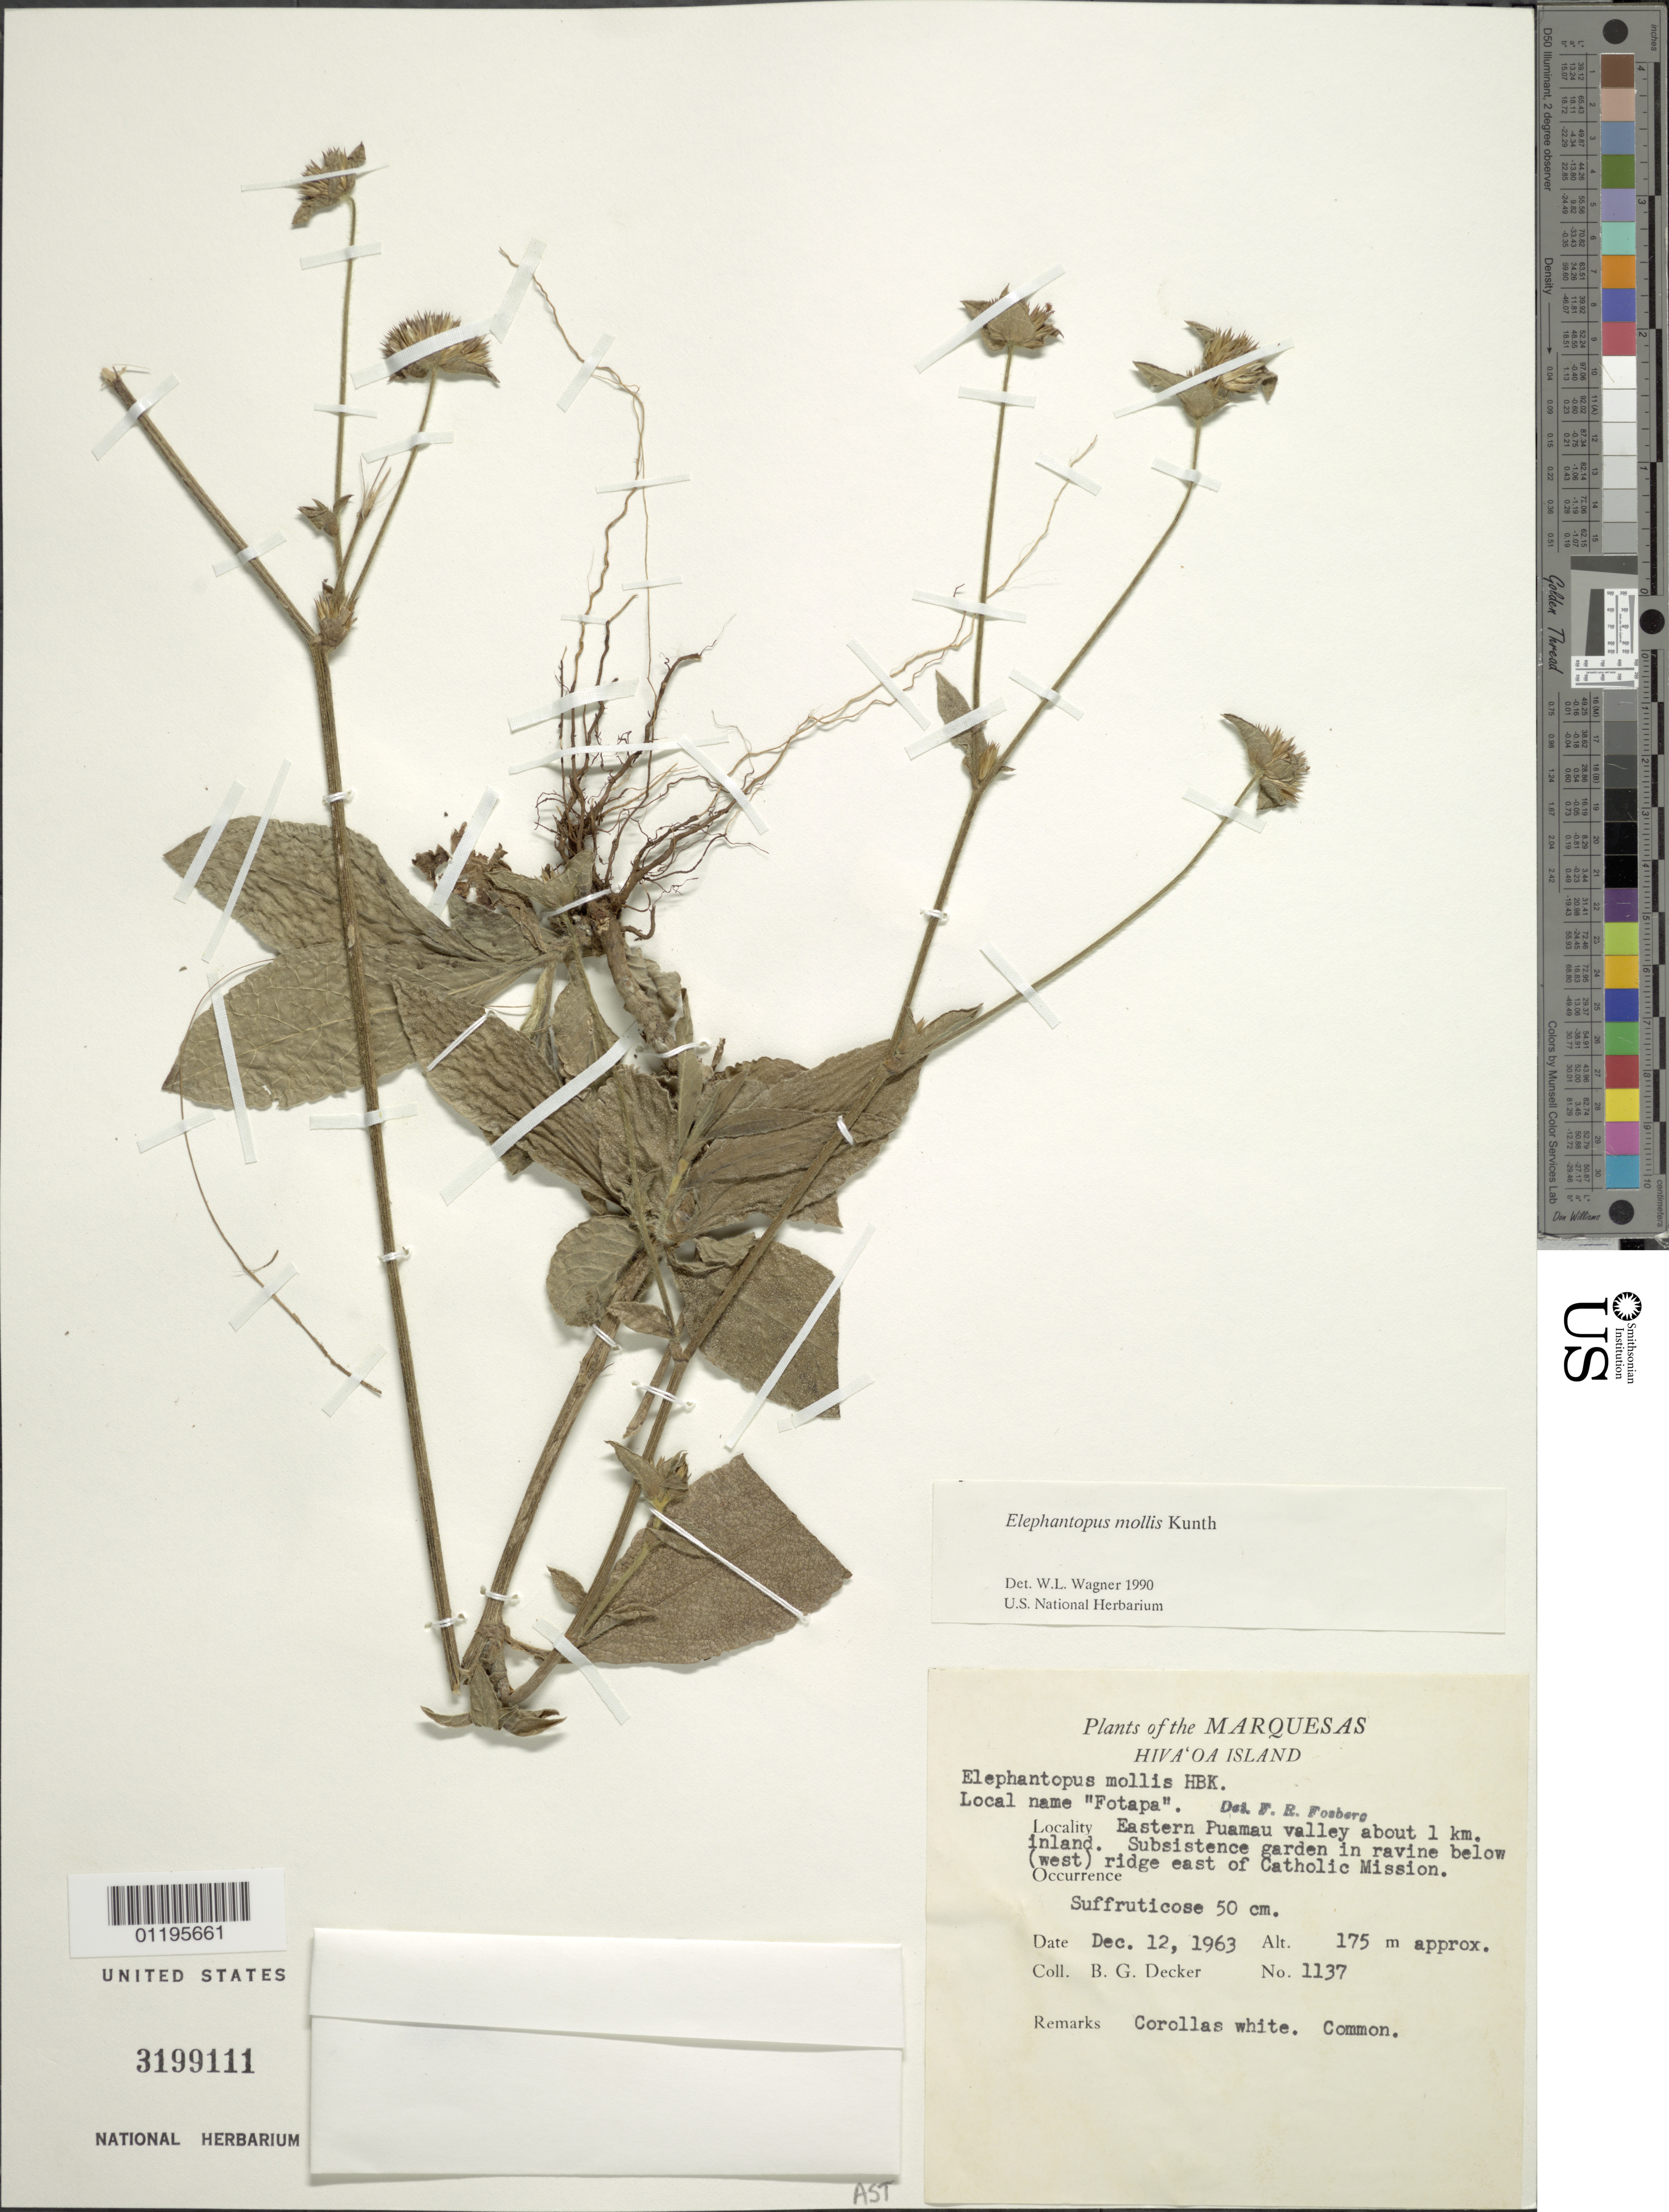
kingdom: Plantae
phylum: Tracheophyta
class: Magnoliopsida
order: Asterales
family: Asteraceae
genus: Elephantopus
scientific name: Elephantopus mollis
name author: Kunth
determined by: Wagner, W. L., (BOT), Smithsonian Institution - National Museum of Natural History (UNITED STATES)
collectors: B. G. Decker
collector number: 1137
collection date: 1963-12-12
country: French Polynesia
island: Hiva Oa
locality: E Puamau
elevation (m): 175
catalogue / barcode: US 3199111